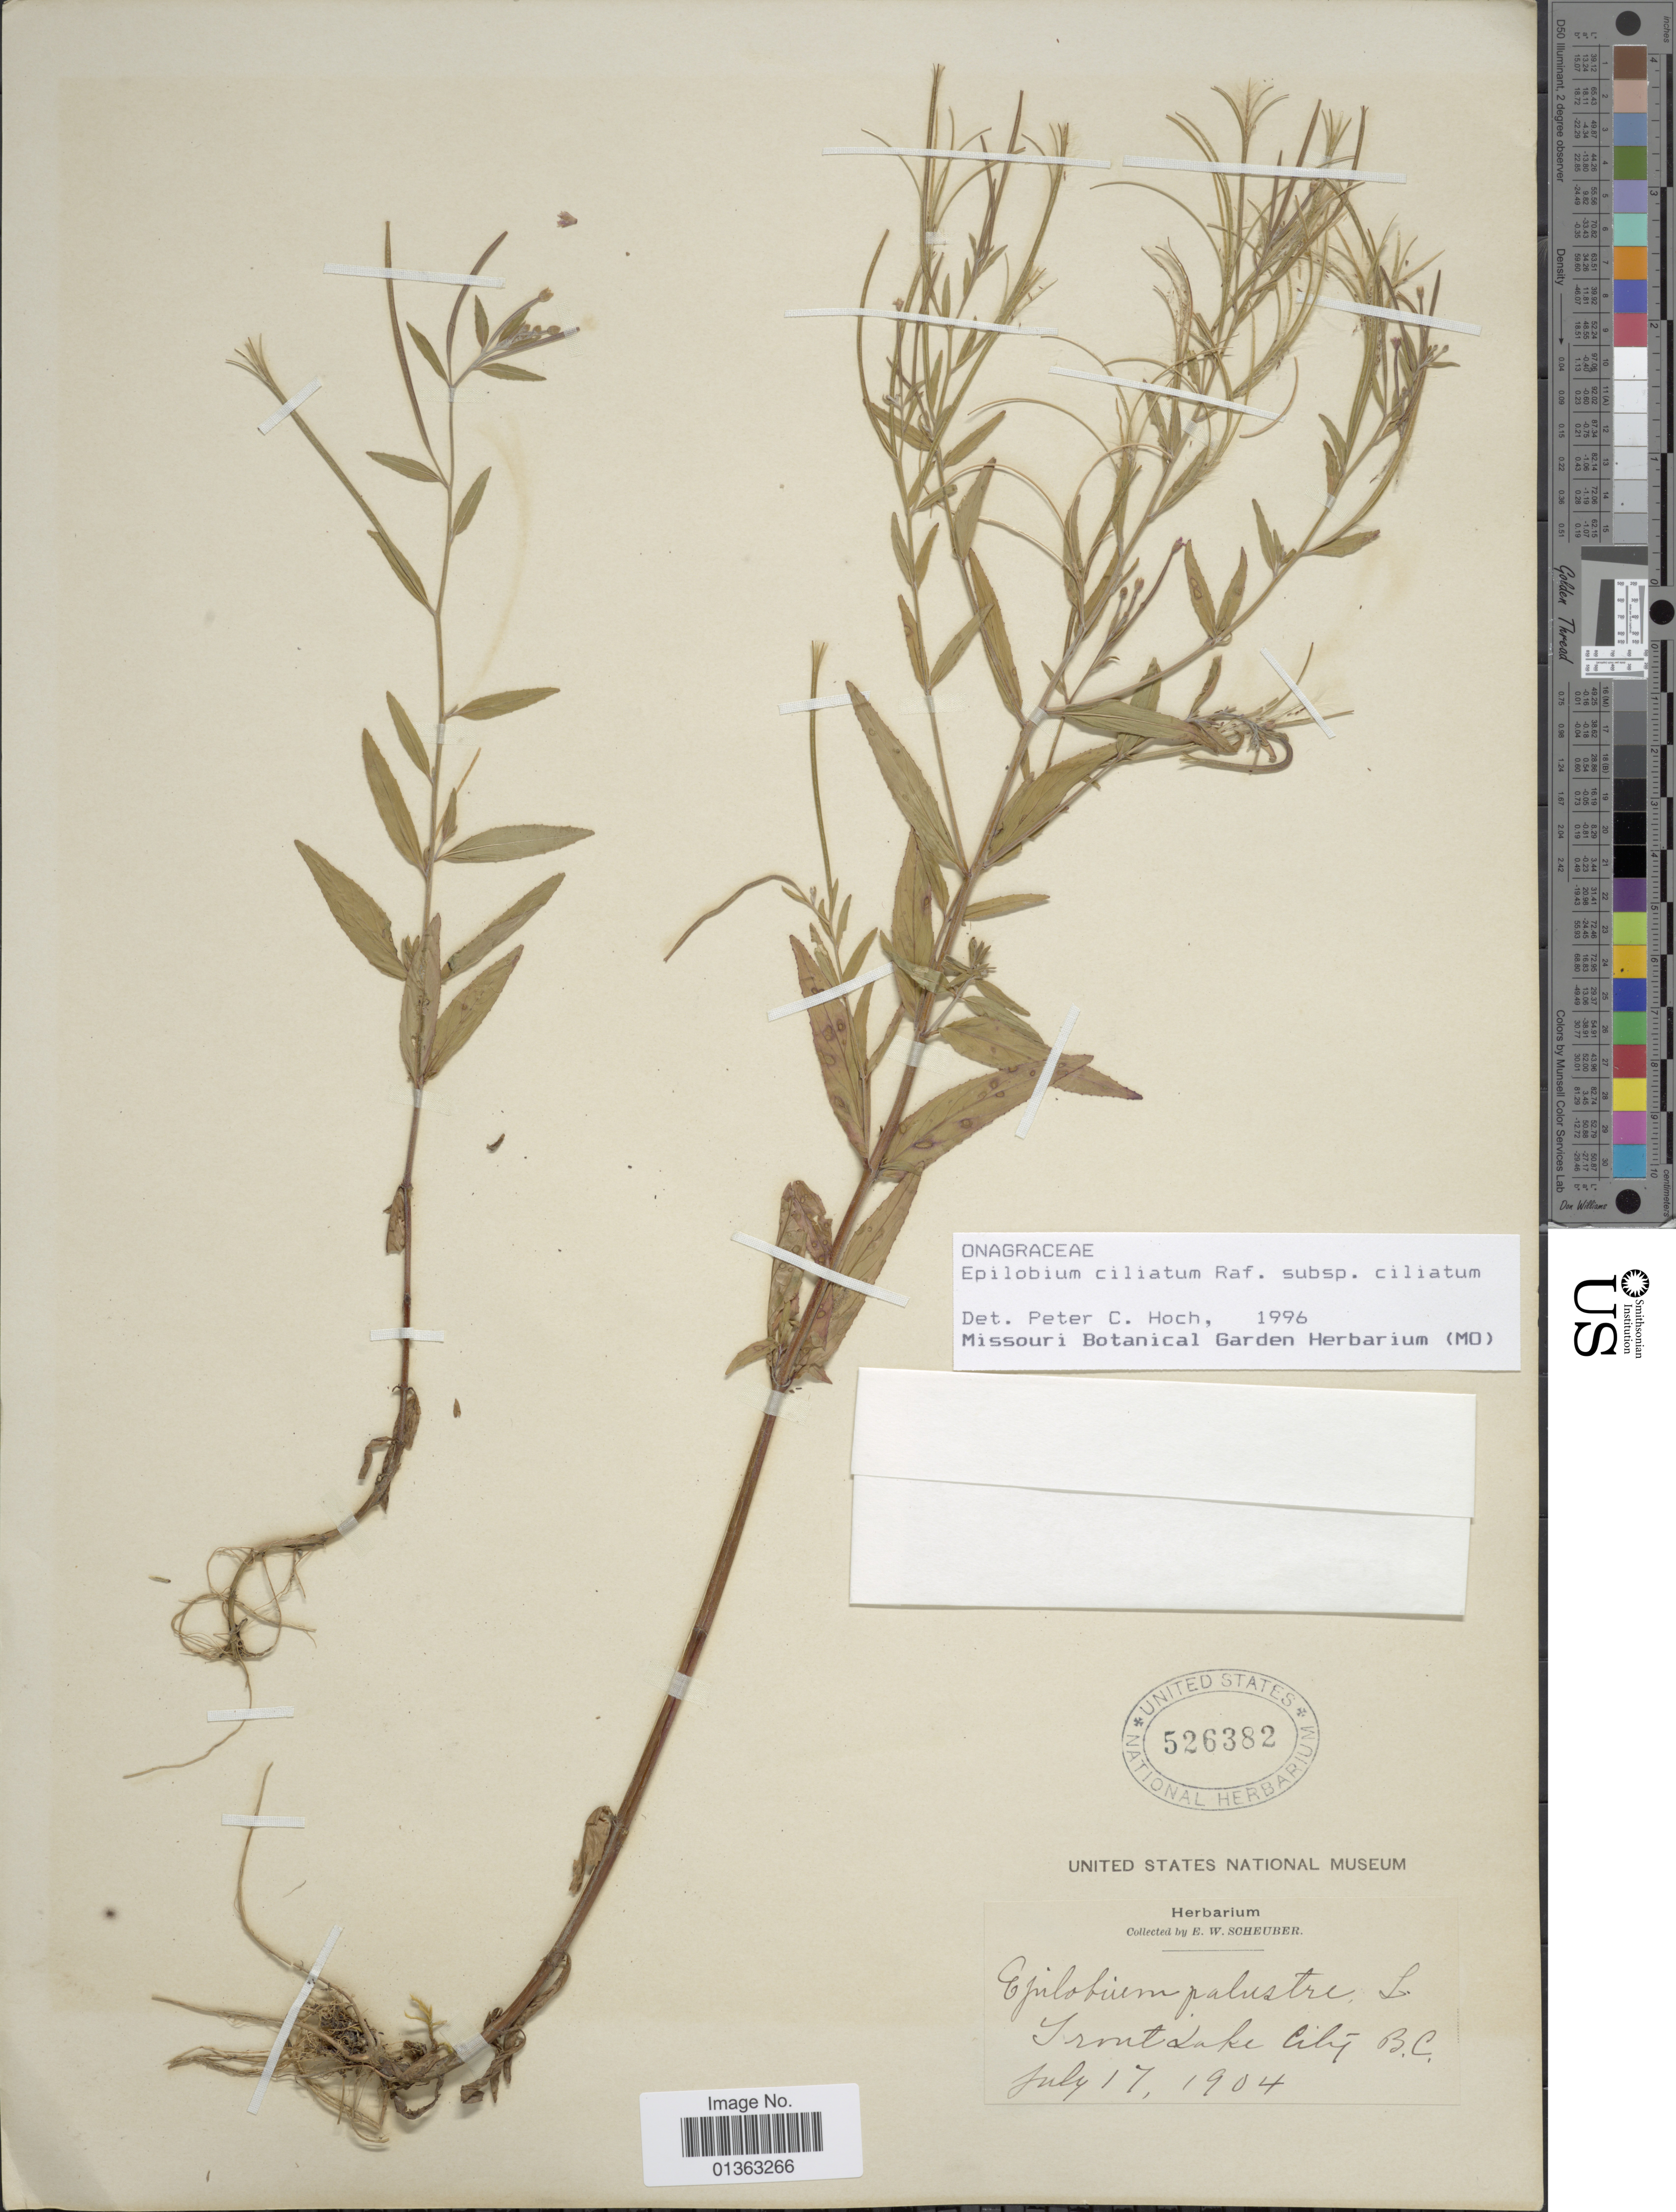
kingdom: Plantae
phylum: Tracheophyta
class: Magnoliopsida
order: Myrtales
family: Onagraceae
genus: Epilobium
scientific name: Epilobium ciliatum subsp. ciliatum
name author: Raf.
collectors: E. Scheuber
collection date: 1904-07-17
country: Canada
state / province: British Columbia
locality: Iront Lake.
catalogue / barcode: US 526382